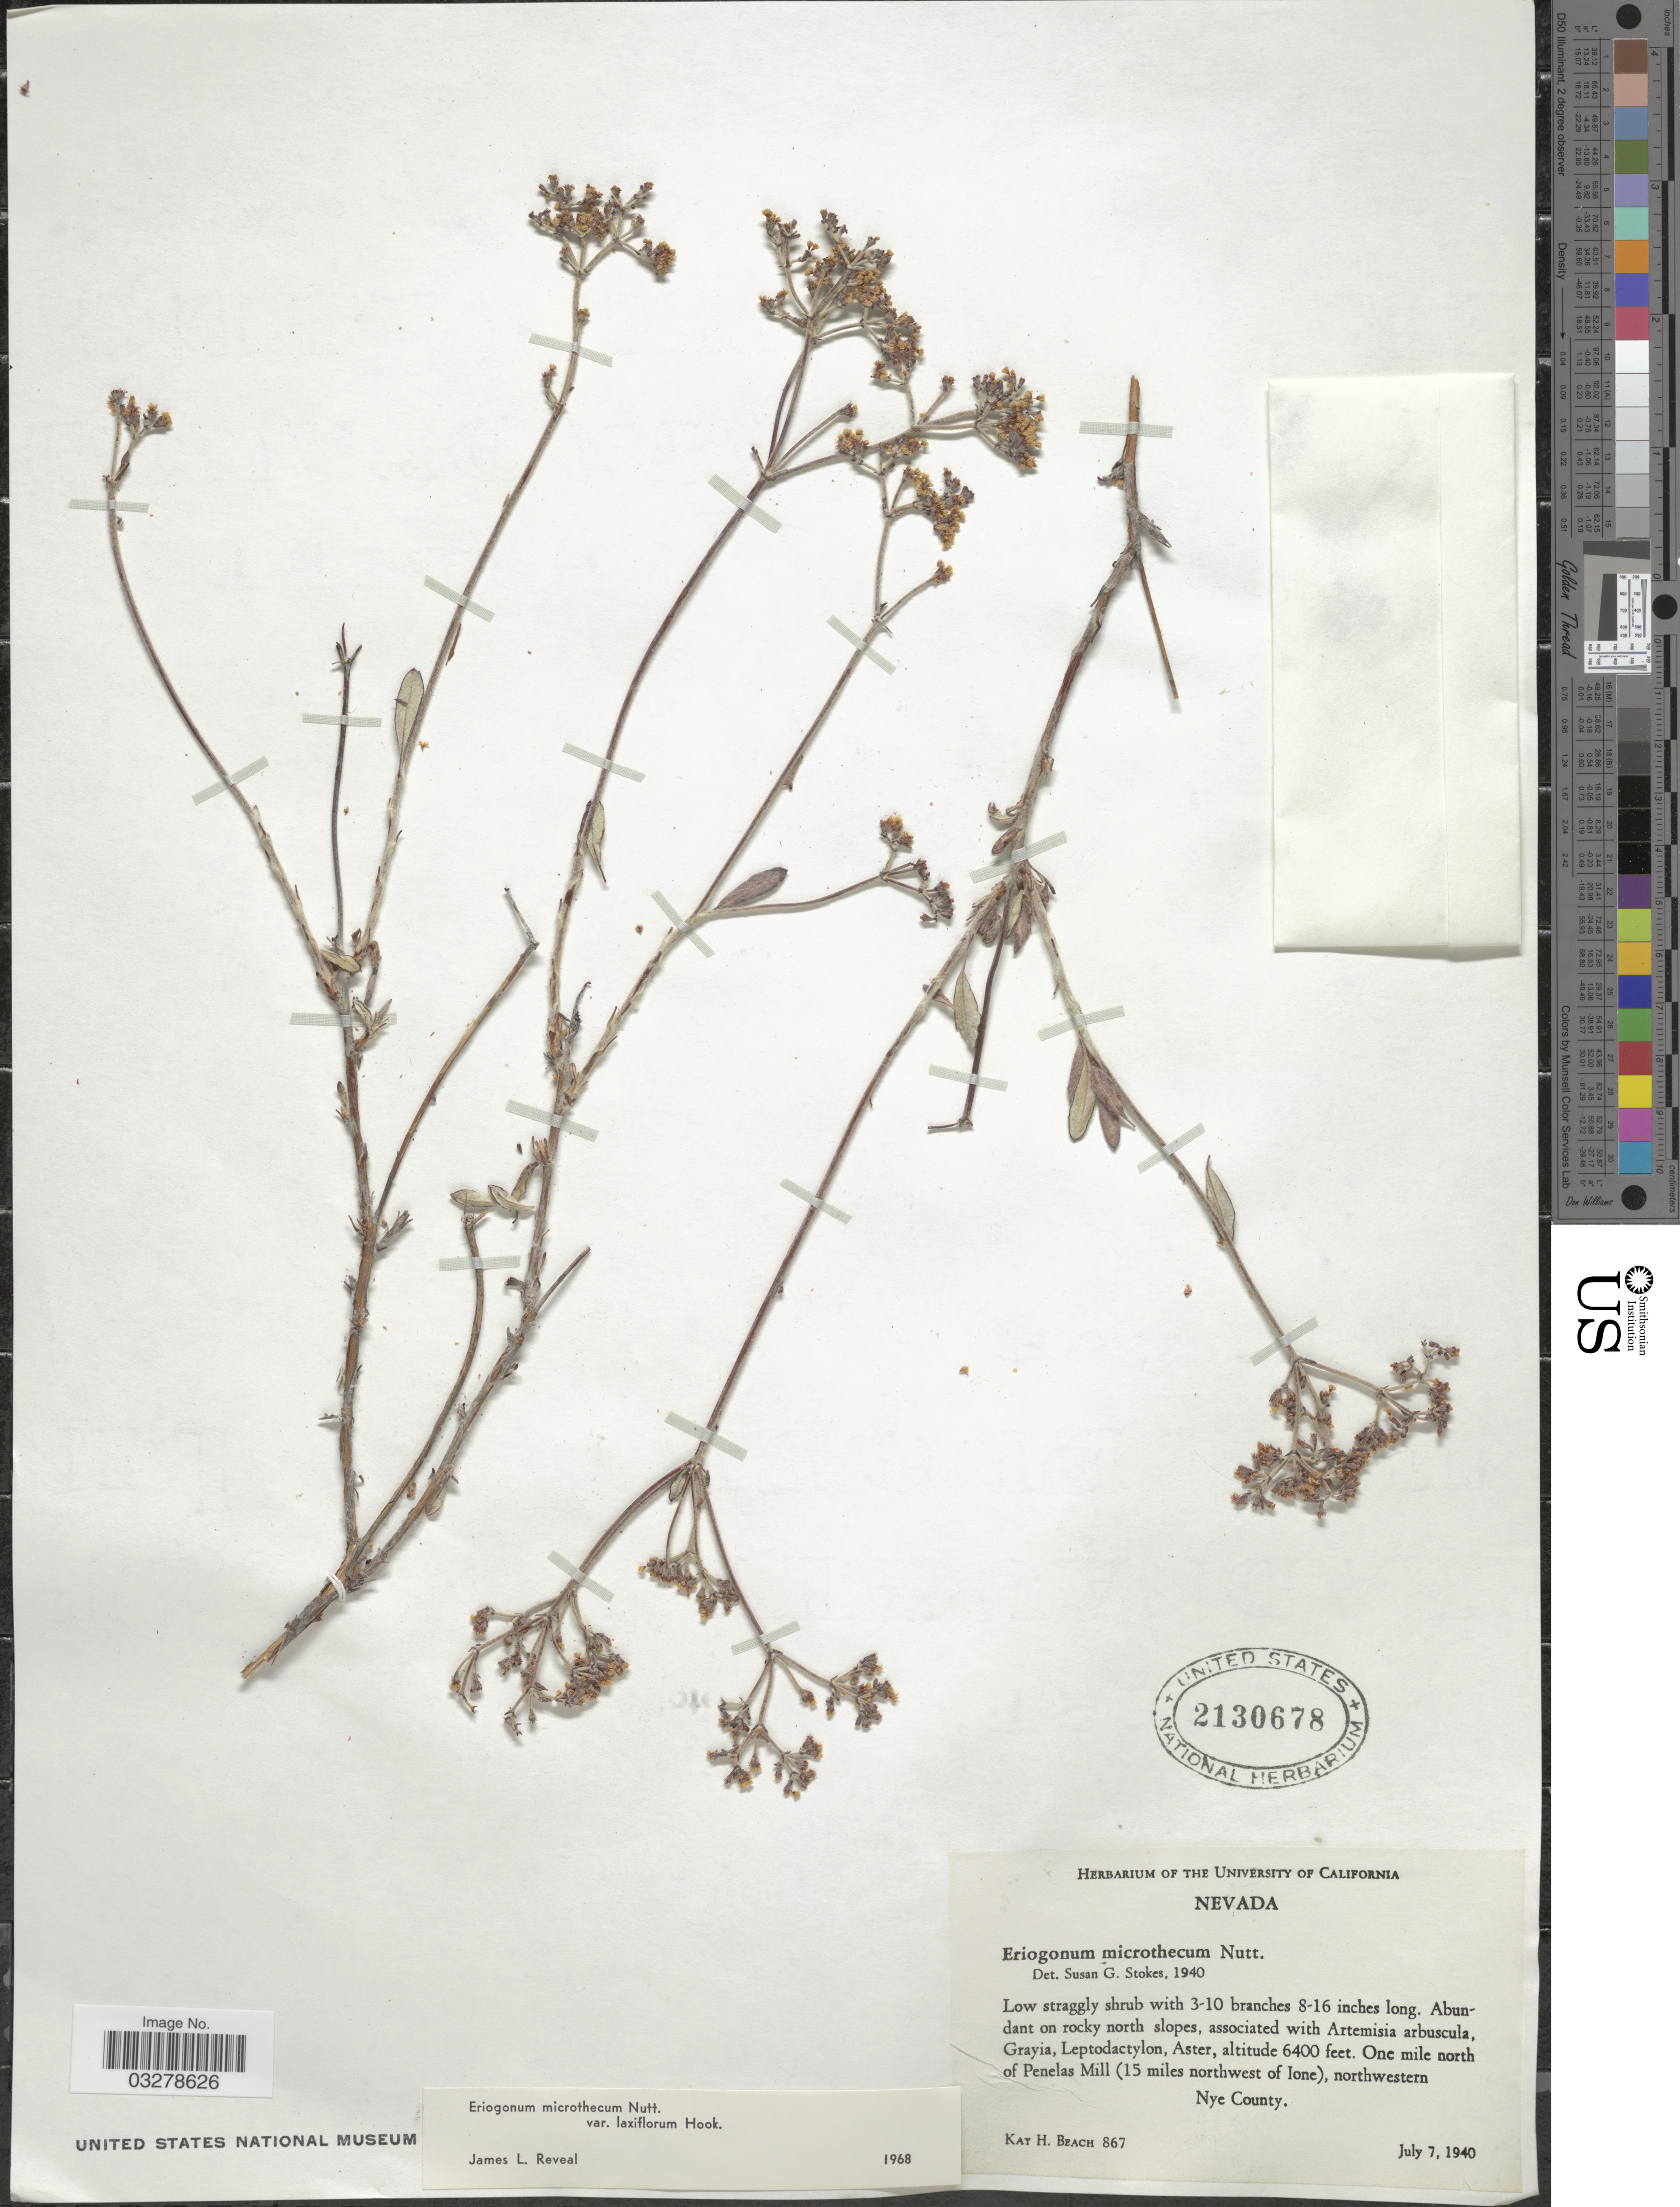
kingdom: Plantae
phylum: Tracheophyta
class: Magnoliopsida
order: Caryophyllales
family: Polygonaceae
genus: Eriogonum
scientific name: Eriogonum microtheca var. laxiflorum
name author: Hook.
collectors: K. H. Beach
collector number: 867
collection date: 1940-07-07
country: United States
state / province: Nevada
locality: One mile north of Penelas Mill (15 miles northwest of Ione), northwestern Nye County.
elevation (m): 1951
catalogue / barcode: US 2130678